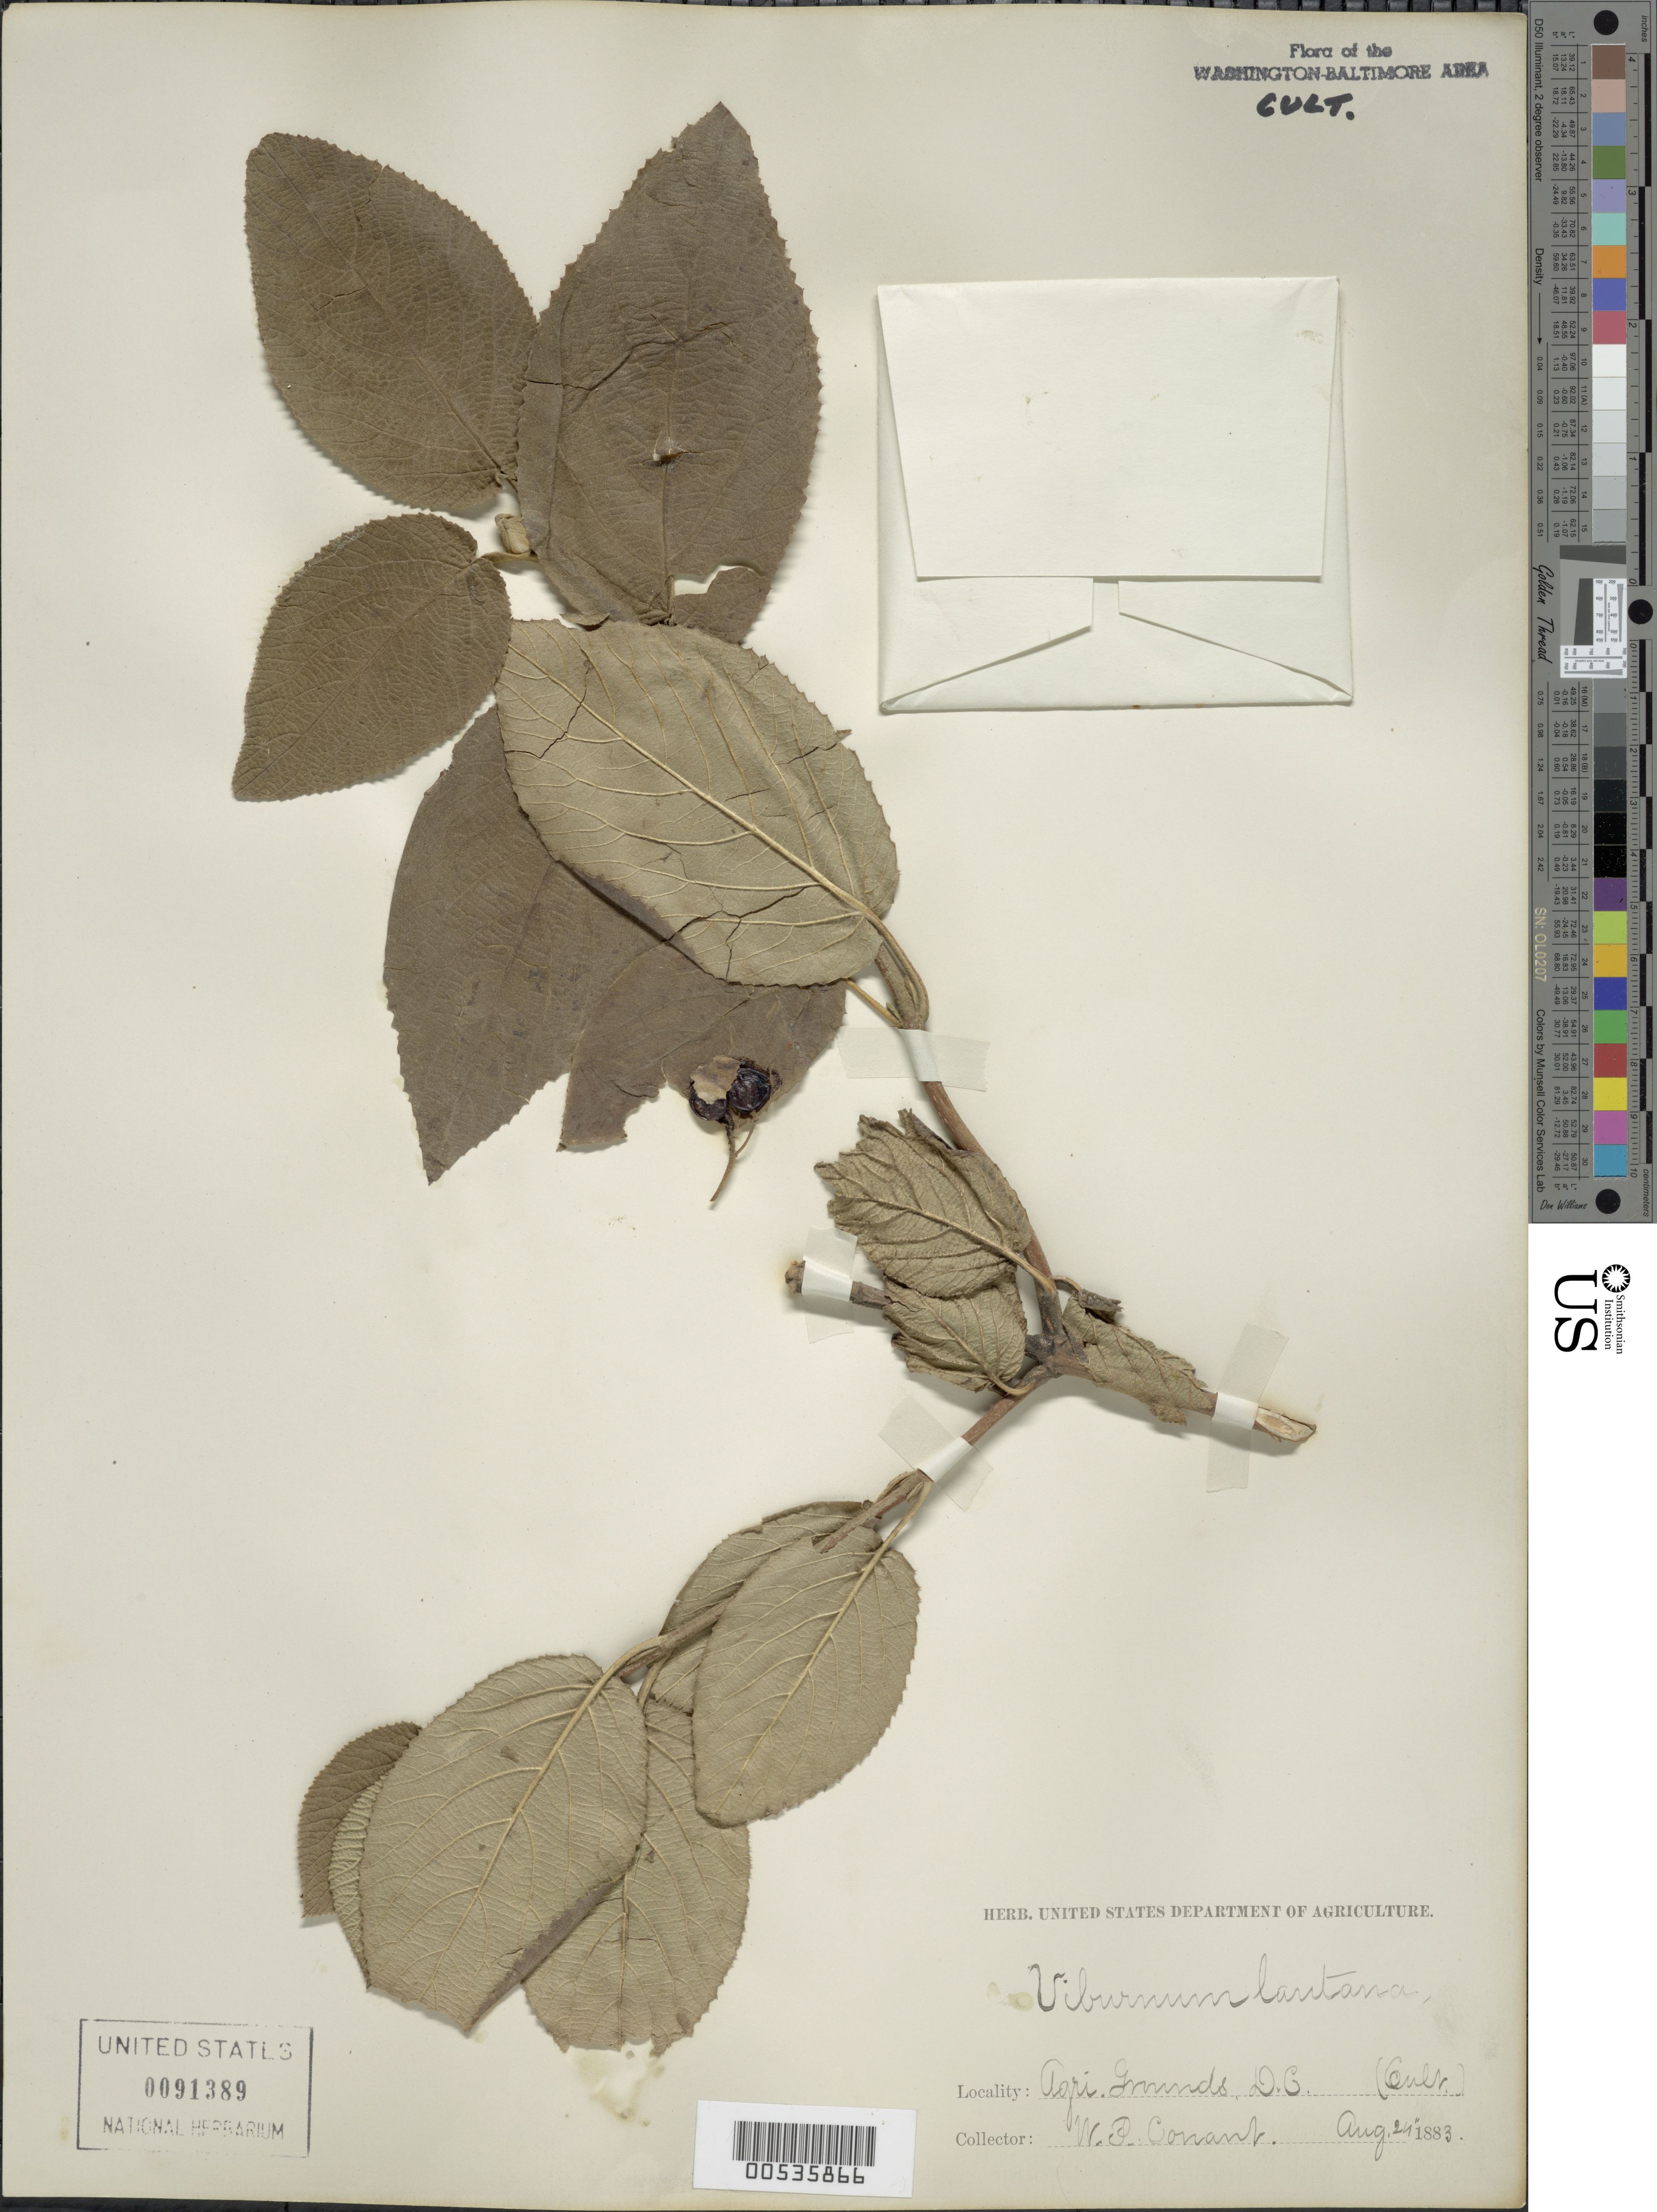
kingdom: Plantae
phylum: Tracheophyta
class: Magnoliopsida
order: Dipsacales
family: Viburnaceae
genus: Viburnum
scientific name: Viburnum lantana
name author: L.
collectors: W. P. Conant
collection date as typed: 24 Aug 1883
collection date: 1883-08-24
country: United States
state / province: District of Columbia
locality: Department of Agriculture, Washington, D.C.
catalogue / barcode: US 91389